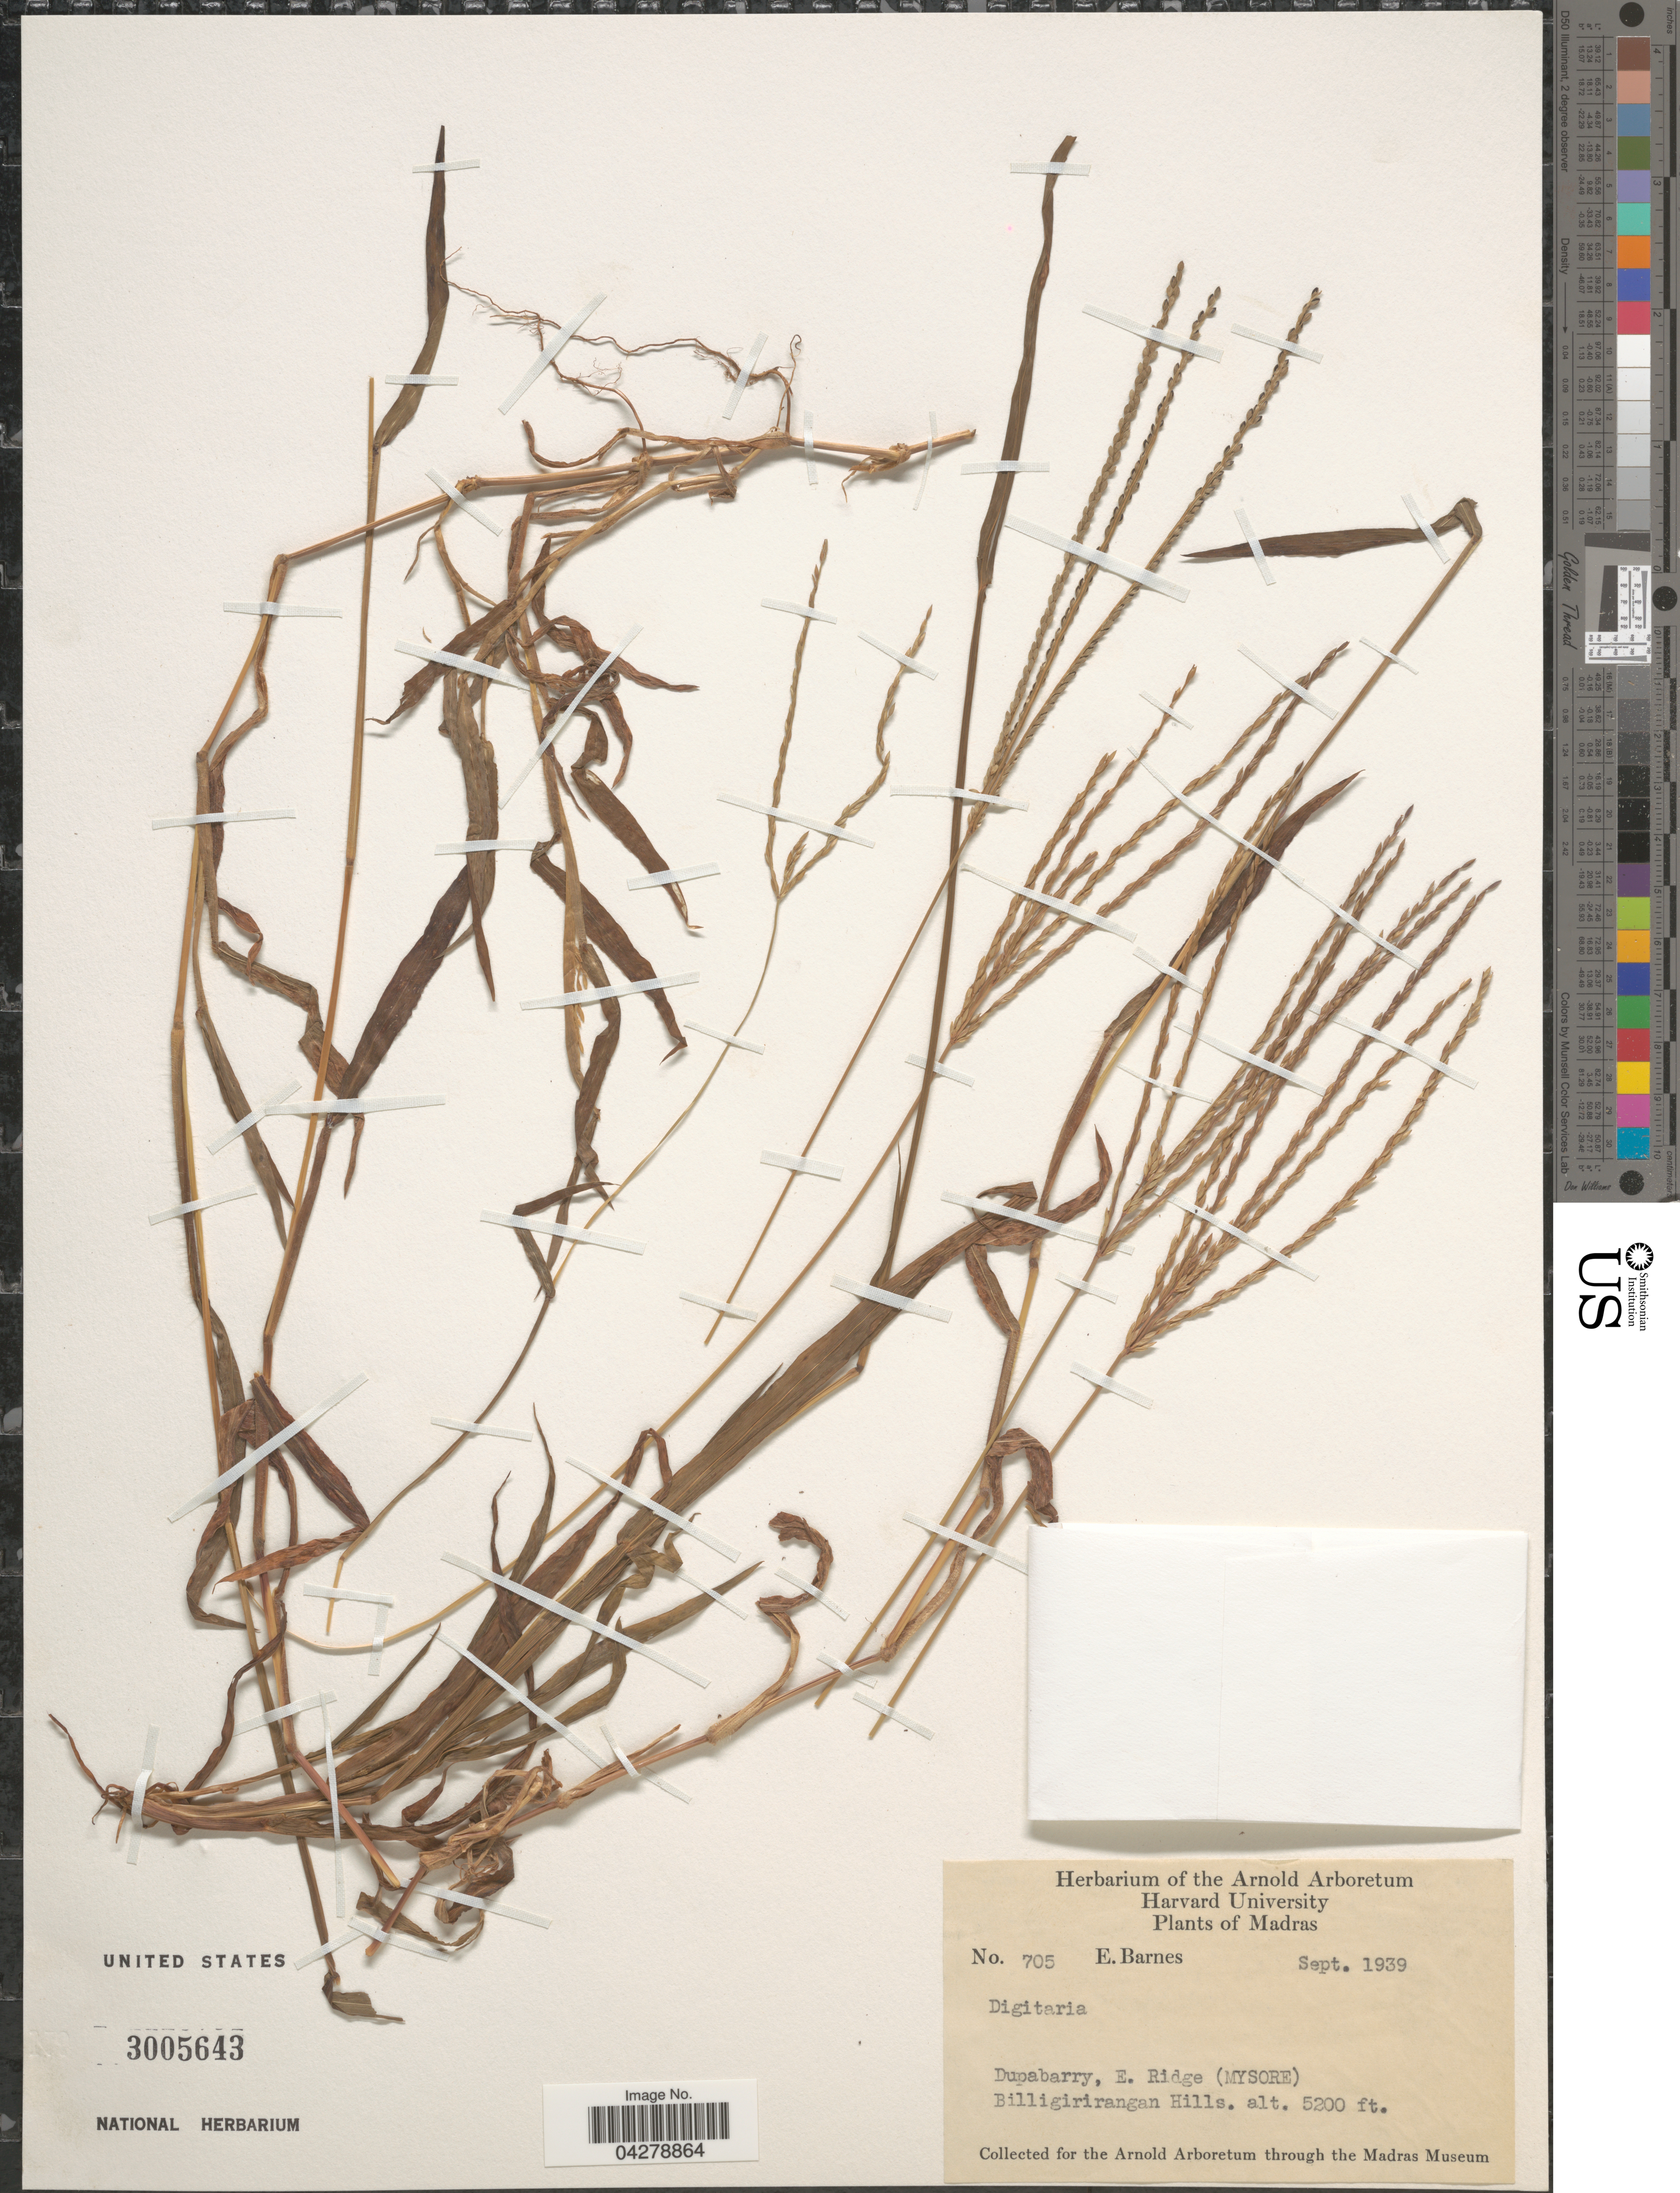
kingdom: Plantae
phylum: Tracheophyta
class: Liliopsida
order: Poales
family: Poaceae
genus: Digitaria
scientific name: Digitaria sp.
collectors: E. Barnes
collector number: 705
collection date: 1939-09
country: India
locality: Madras. Dupabarry, E. Ridge (Mysore). Billigirirangan Hills.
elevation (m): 1585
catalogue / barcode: US 3005643